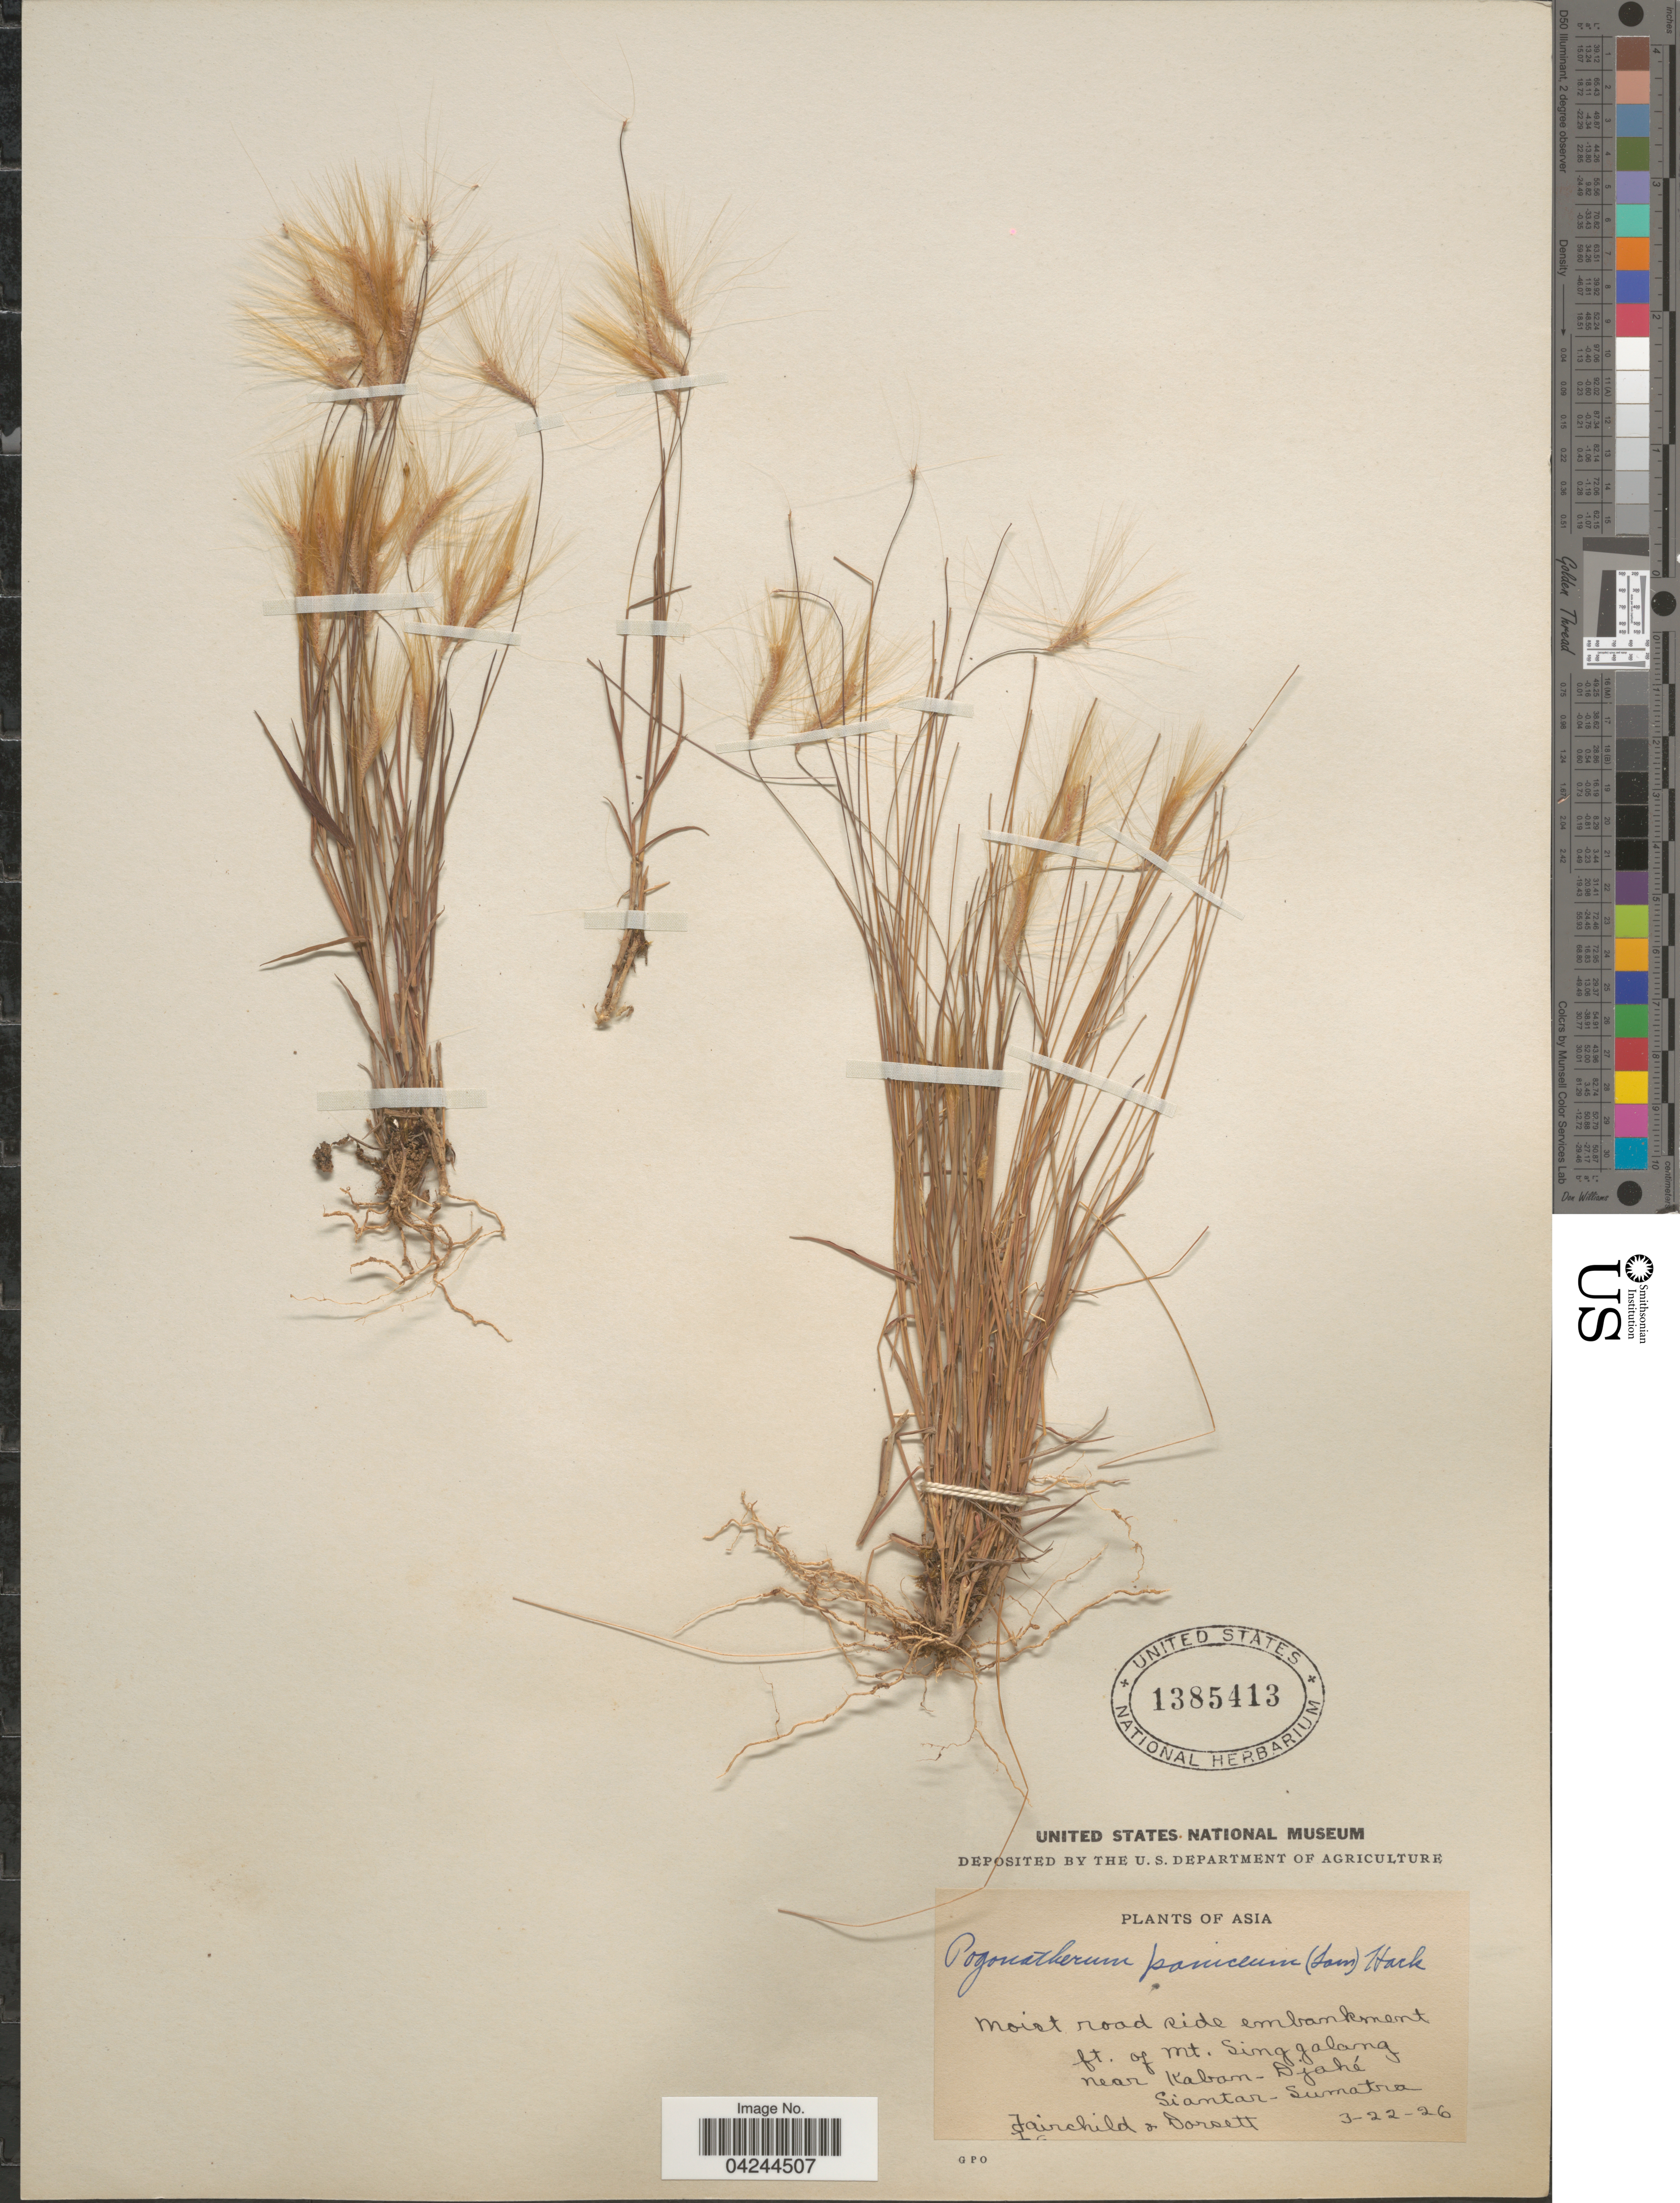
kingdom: Plantae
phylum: Tracheophyta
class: Liliopsida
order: Poales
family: Poaceae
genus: Pogonatherum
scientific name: Pogonatherum crinitum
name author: (Thunb.) Kunth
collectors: -. Fairchild & -- Dorsett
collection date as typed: Transcribed d/m/y: 22/3/26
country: Indonesia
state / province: Sumatra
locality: Moist road side embankment ft. of Mt. Singgalang near Kaban-Djahé. Siantar.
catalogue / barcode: US 1385413